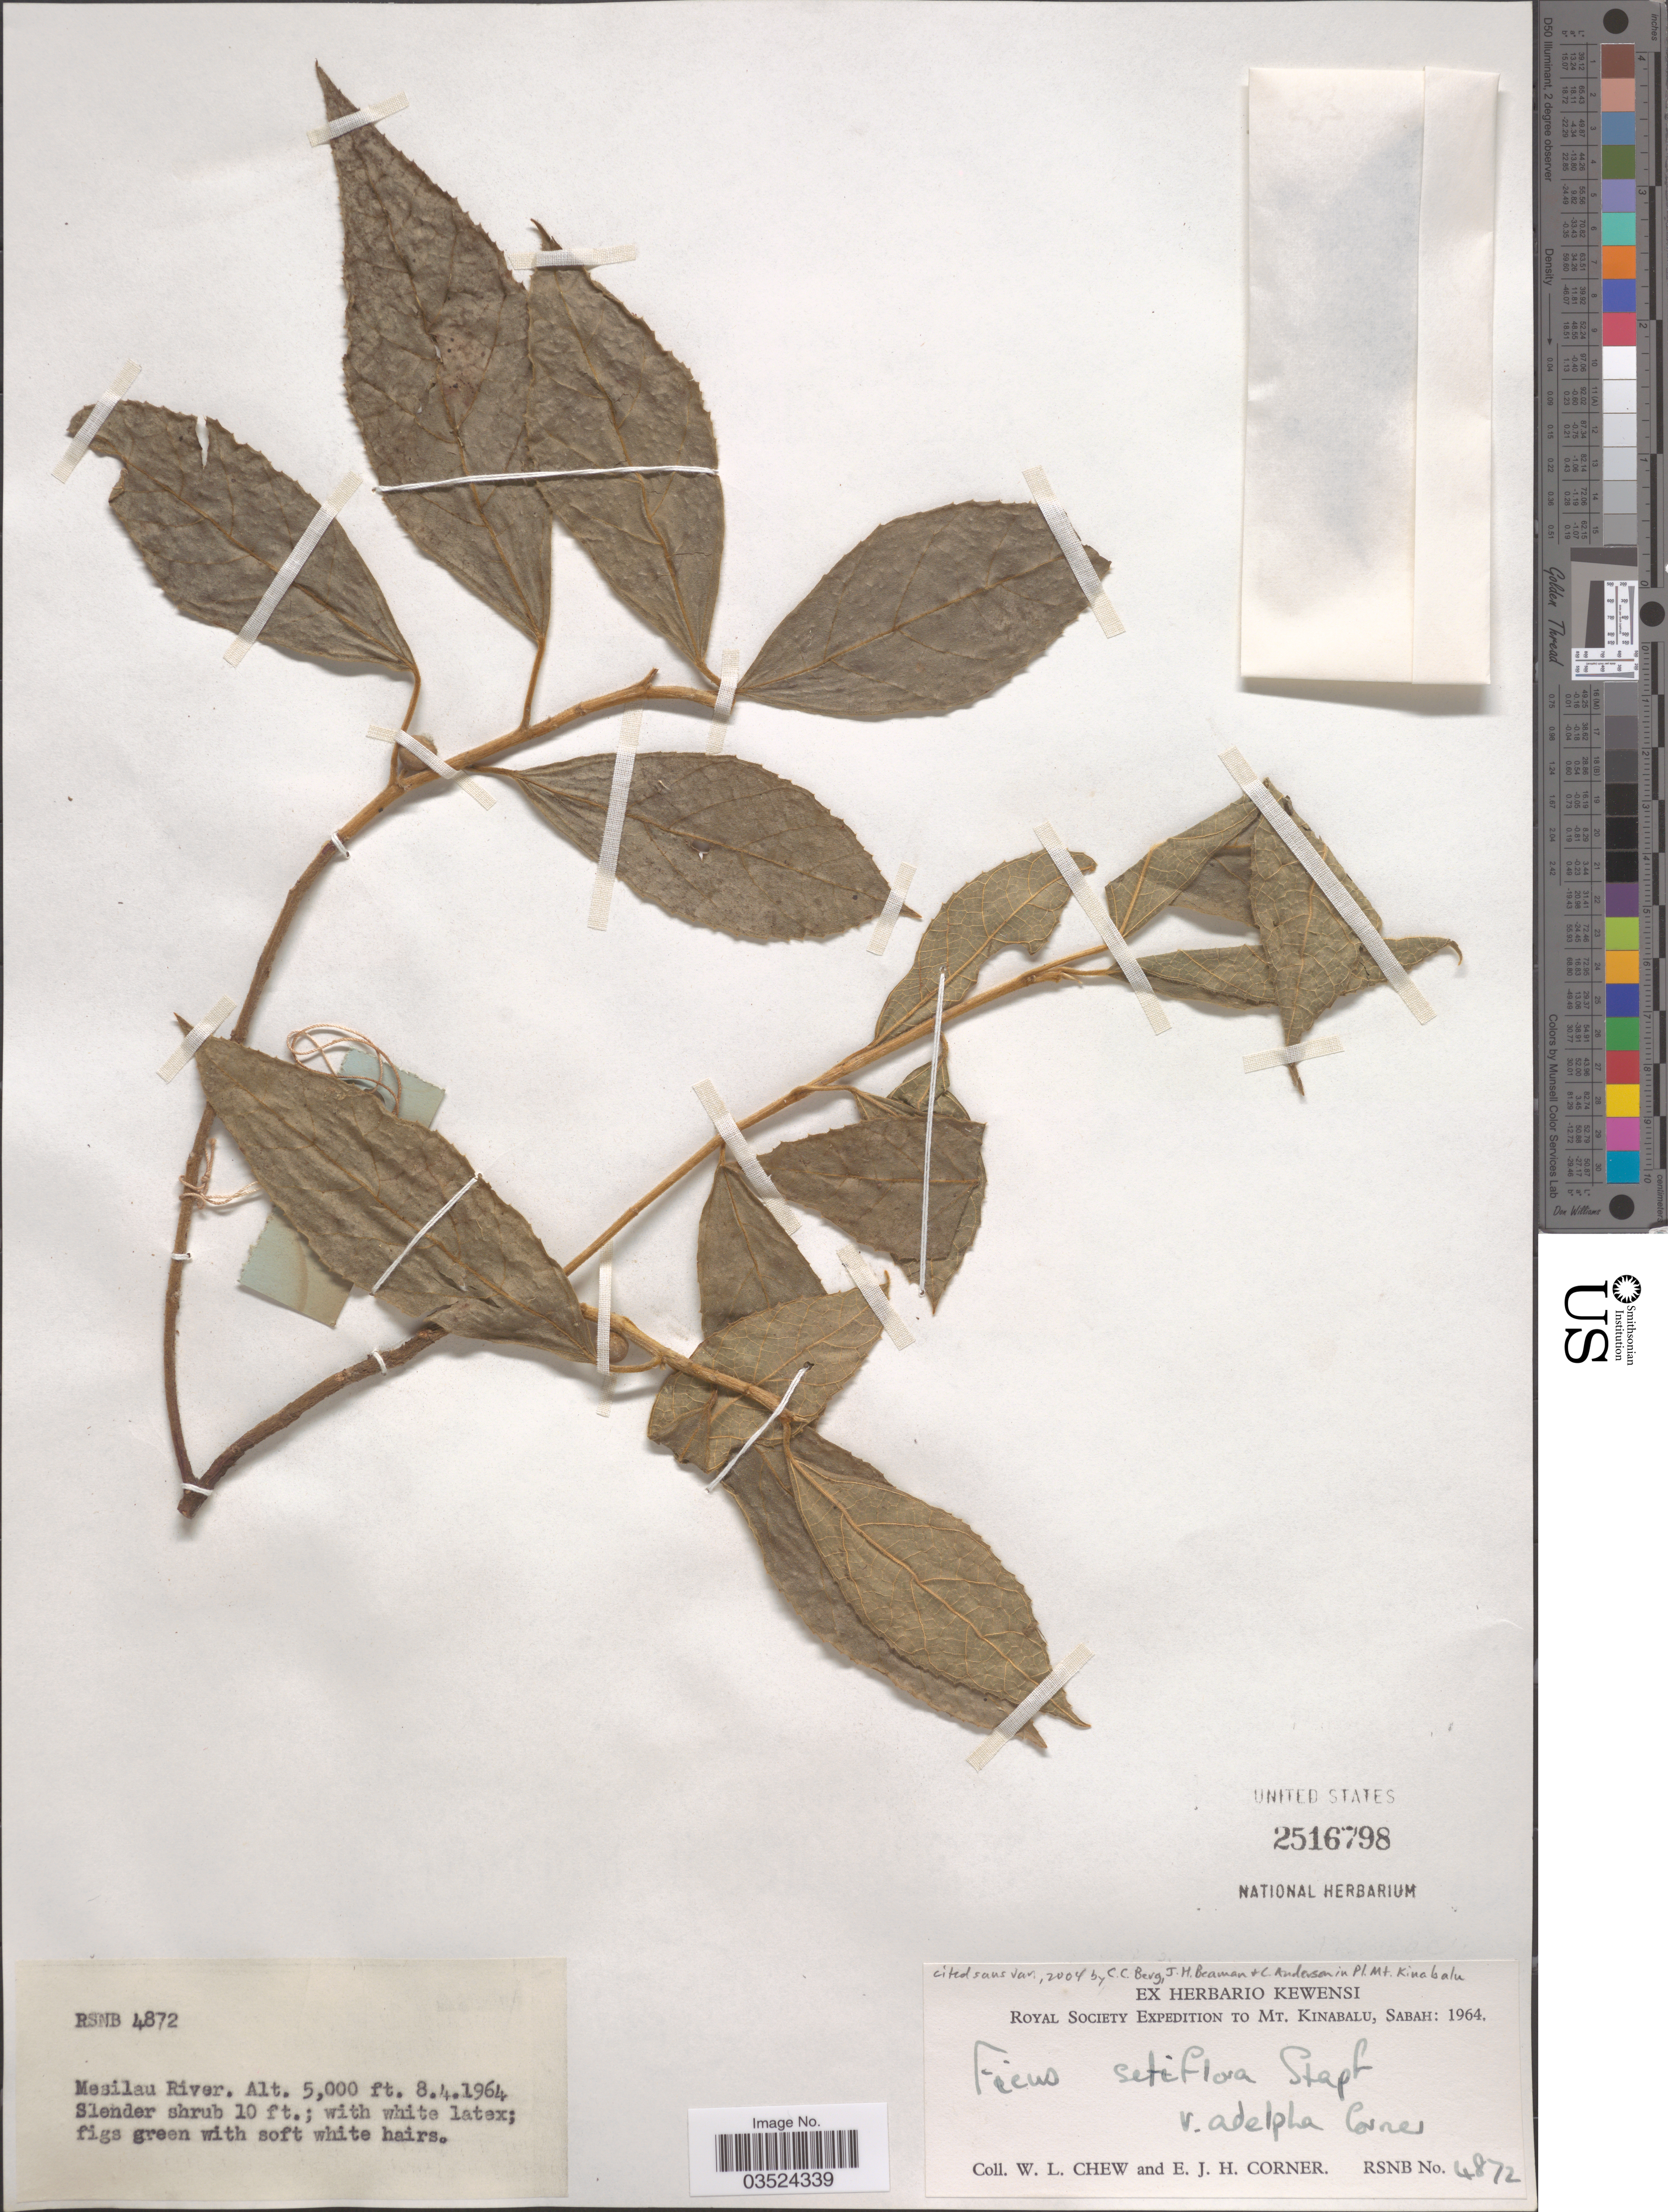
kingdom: Plantae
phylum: Tracheophyta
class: Magnoliopsida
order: Rosales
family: Moraceae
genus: Ficus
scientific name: Ficus setiflora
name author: Stapf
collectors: W. Chew & E. Corner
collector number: RSNB 4872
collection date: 1964-04-08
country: Malaysia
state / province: Sabah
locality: Mesilau River. Mt. Kinabalu.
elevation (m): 1524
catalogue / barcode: US 2516798